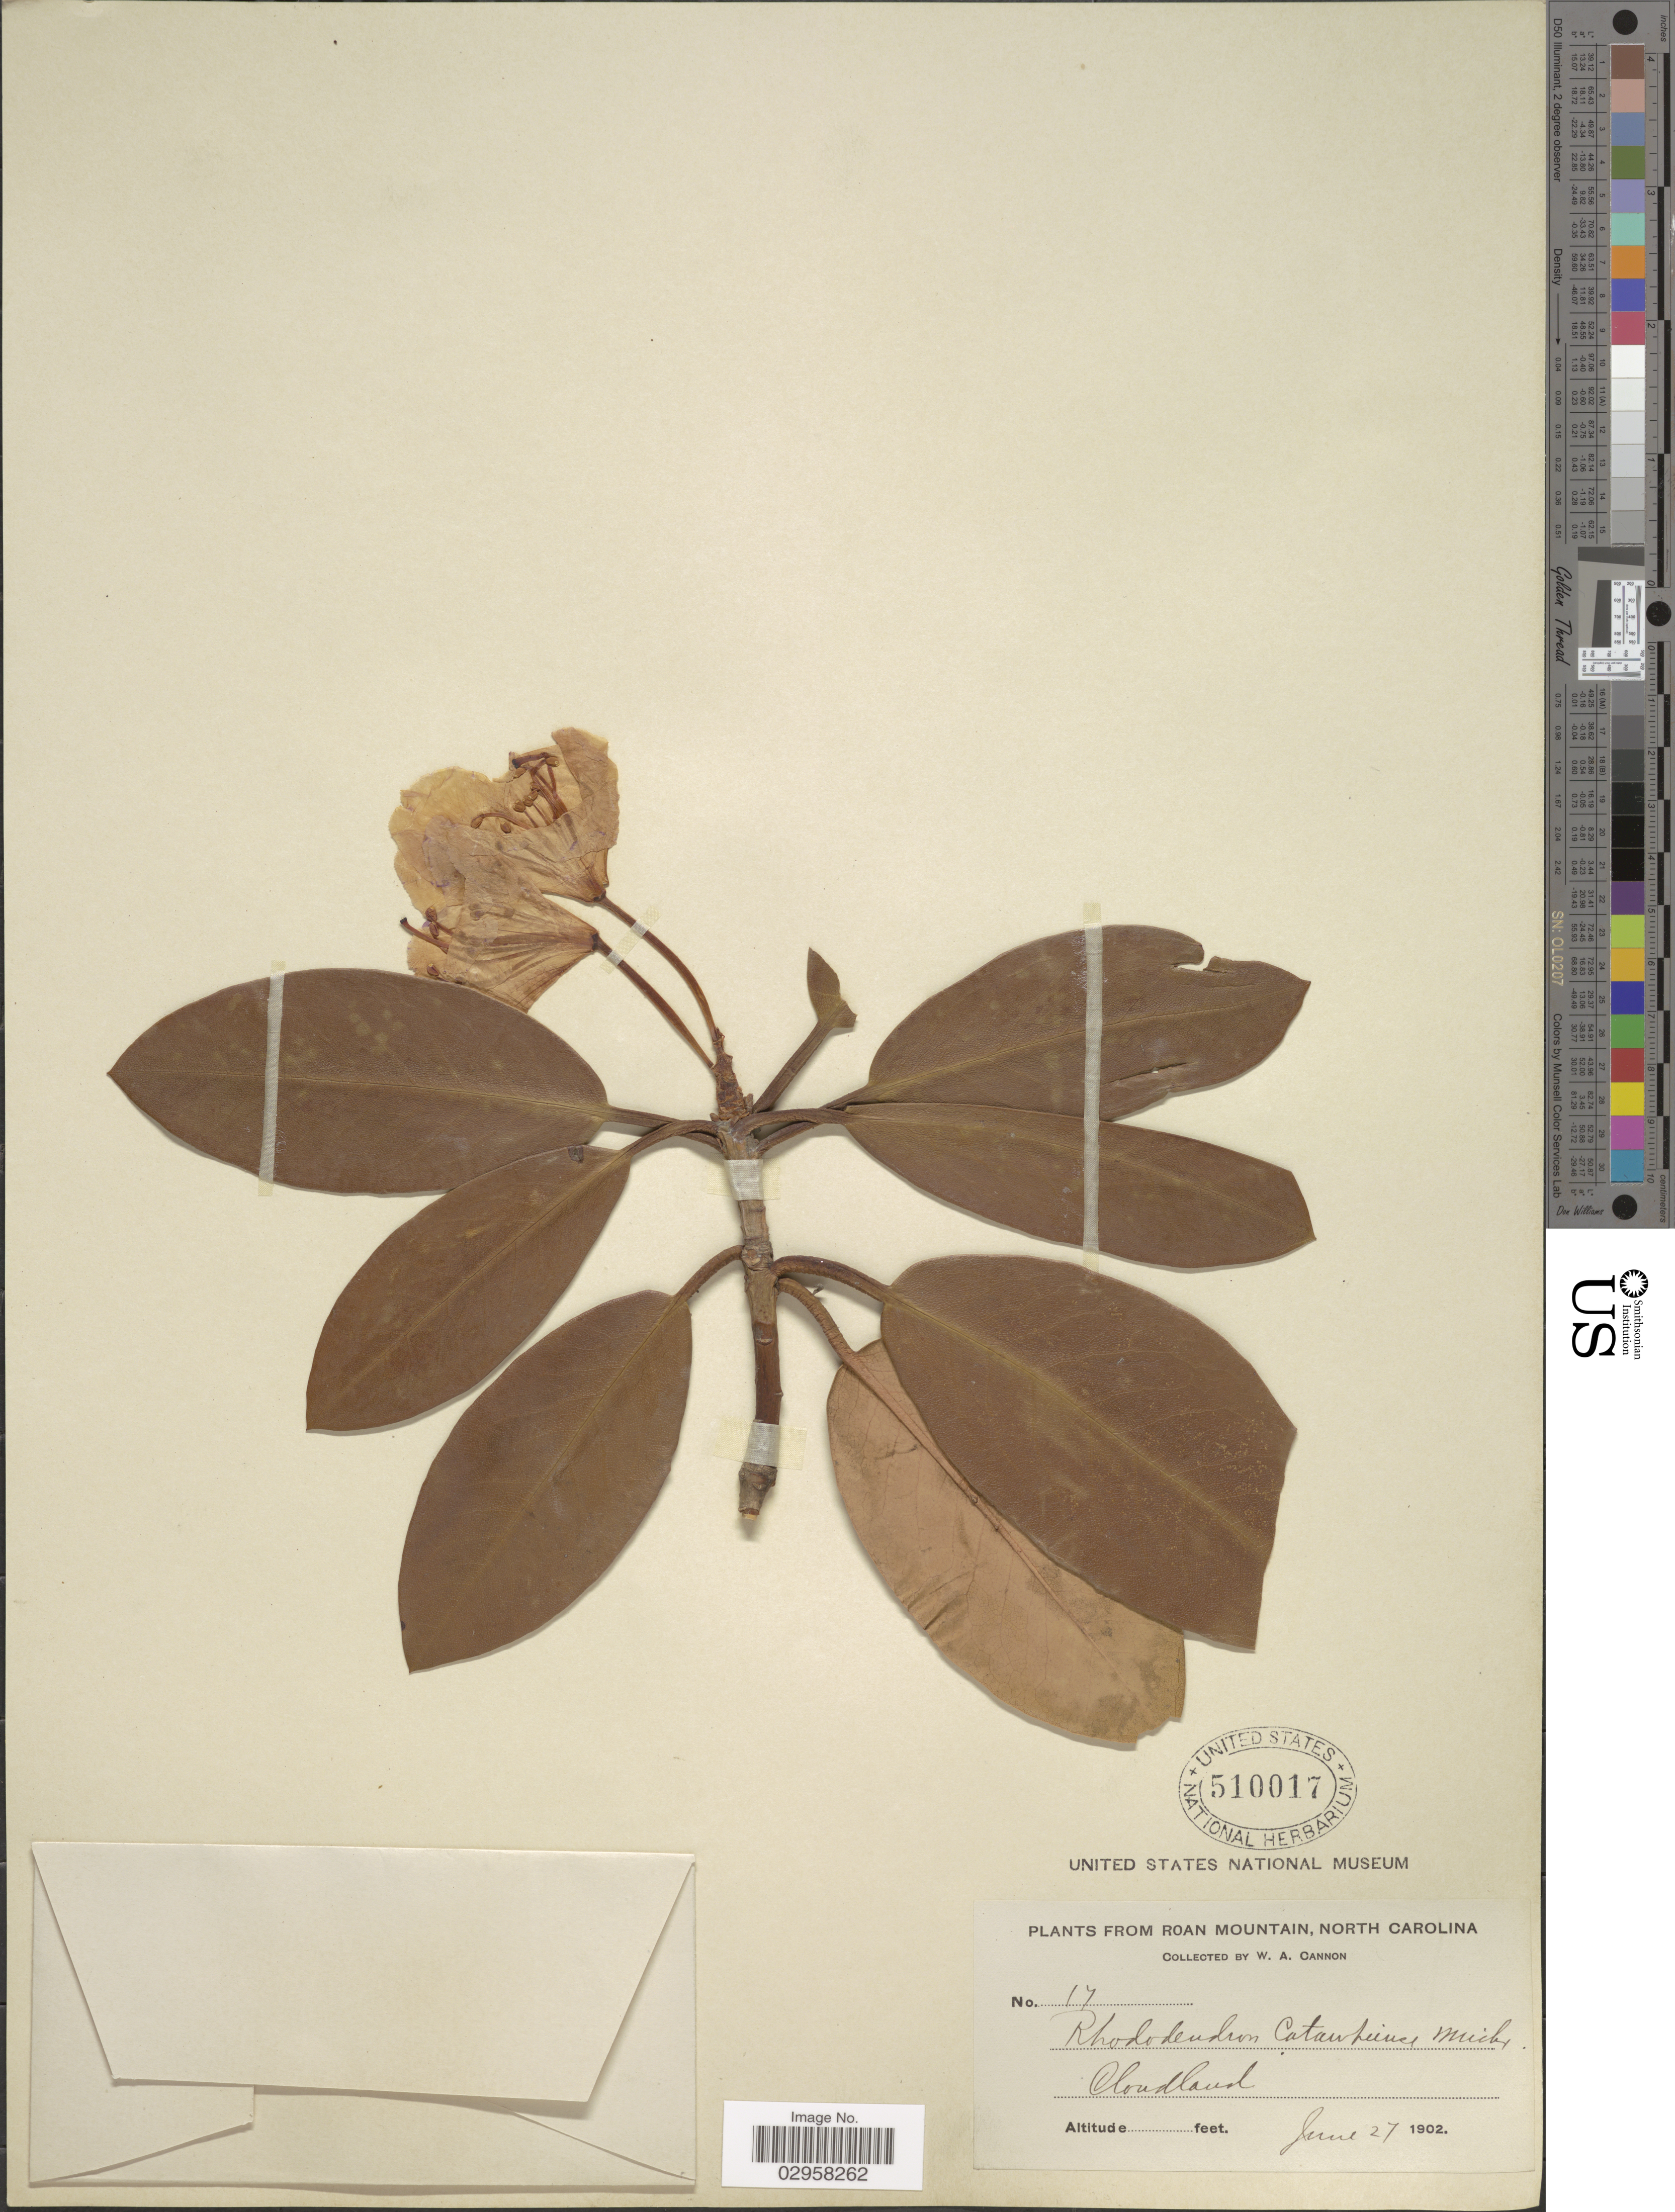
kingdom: Plantae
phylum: Tracheophyta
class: Magnoliopsida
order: Ericales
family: Ericaceae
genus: Rhododendron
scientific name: Rhododendron catawbiense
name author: Michx.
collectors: W. Cannon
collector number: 17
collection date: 1902-06-27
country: United States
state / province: North Carolina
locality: From Roan Mountain. Cloudland.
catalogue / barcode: US 510017